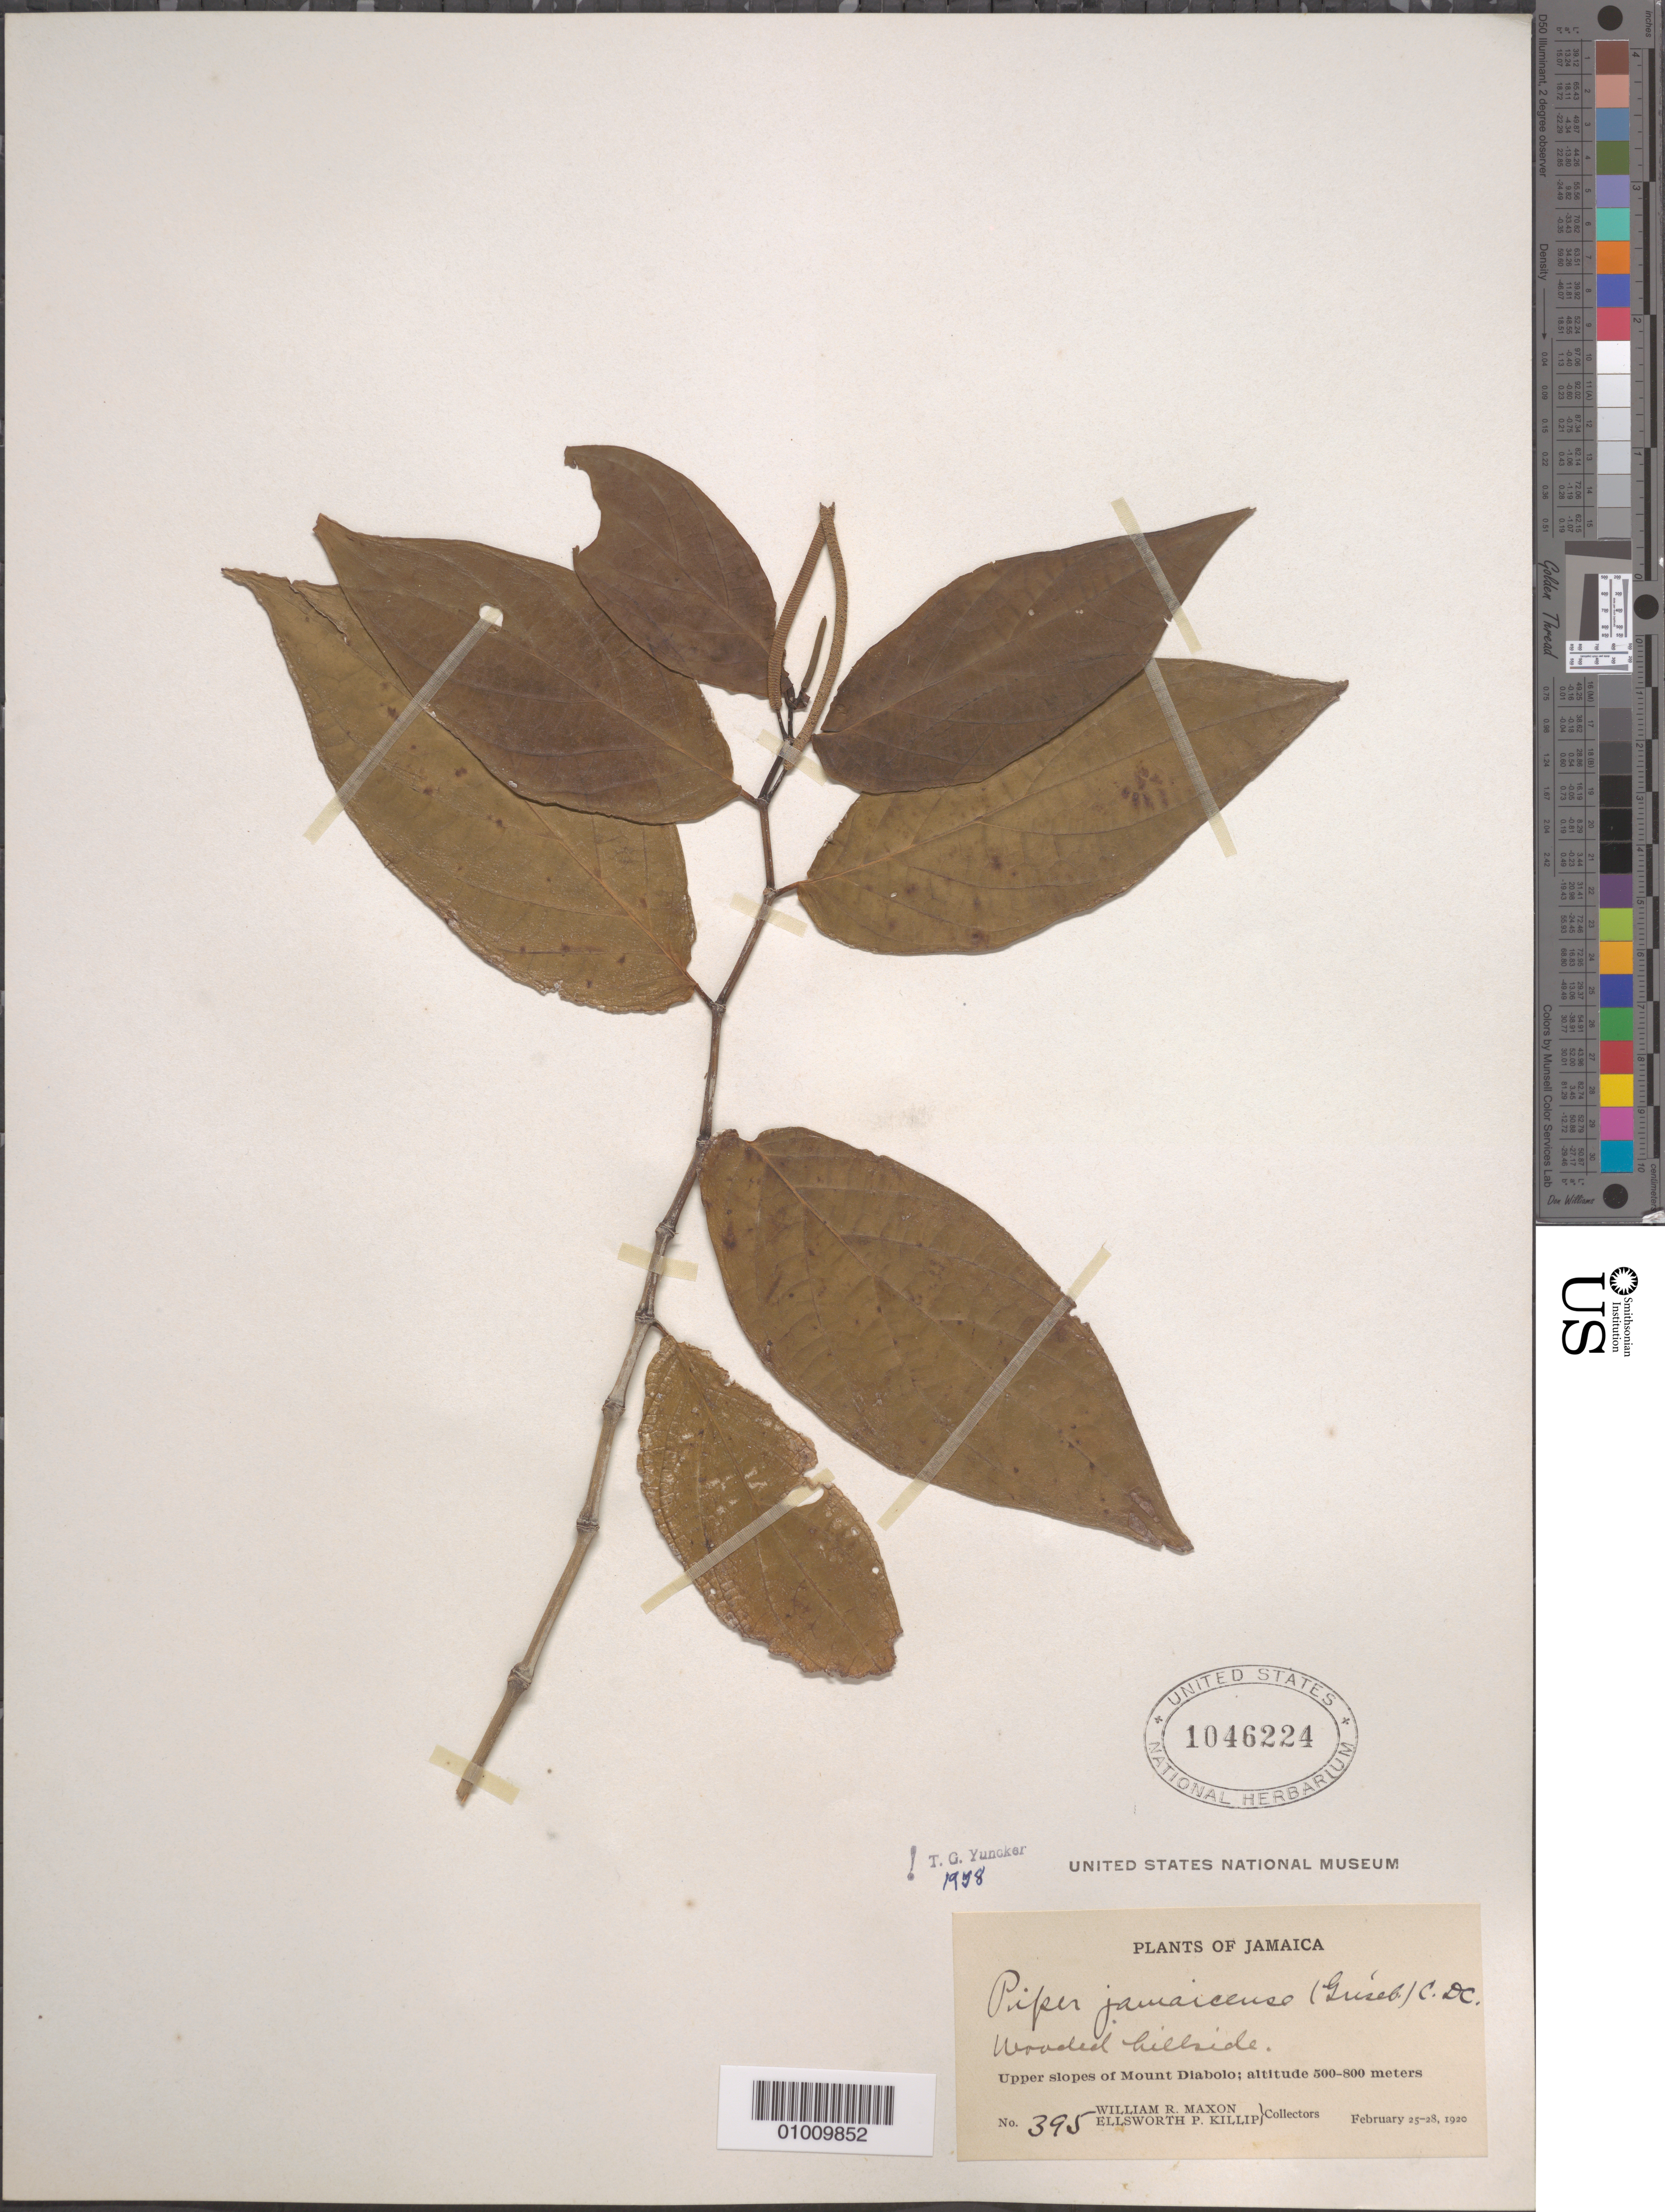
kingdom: Plantae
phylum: Tracheophyta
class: Magnoliopsida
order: Piperales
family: Piperaceae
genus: Piper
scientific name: Piper jamaicense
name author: C. DC.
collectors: W. R. Maxon & E. P. Killip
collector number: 395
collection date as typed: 25 Feb 1920 to 28 Feb 1920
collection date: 1920-02-25/1920-02-28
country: Jamaica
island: Jamaica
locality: Wooded hillside. Upper slopes of Mount Diabolo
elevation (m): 500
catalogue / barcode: US 1046224